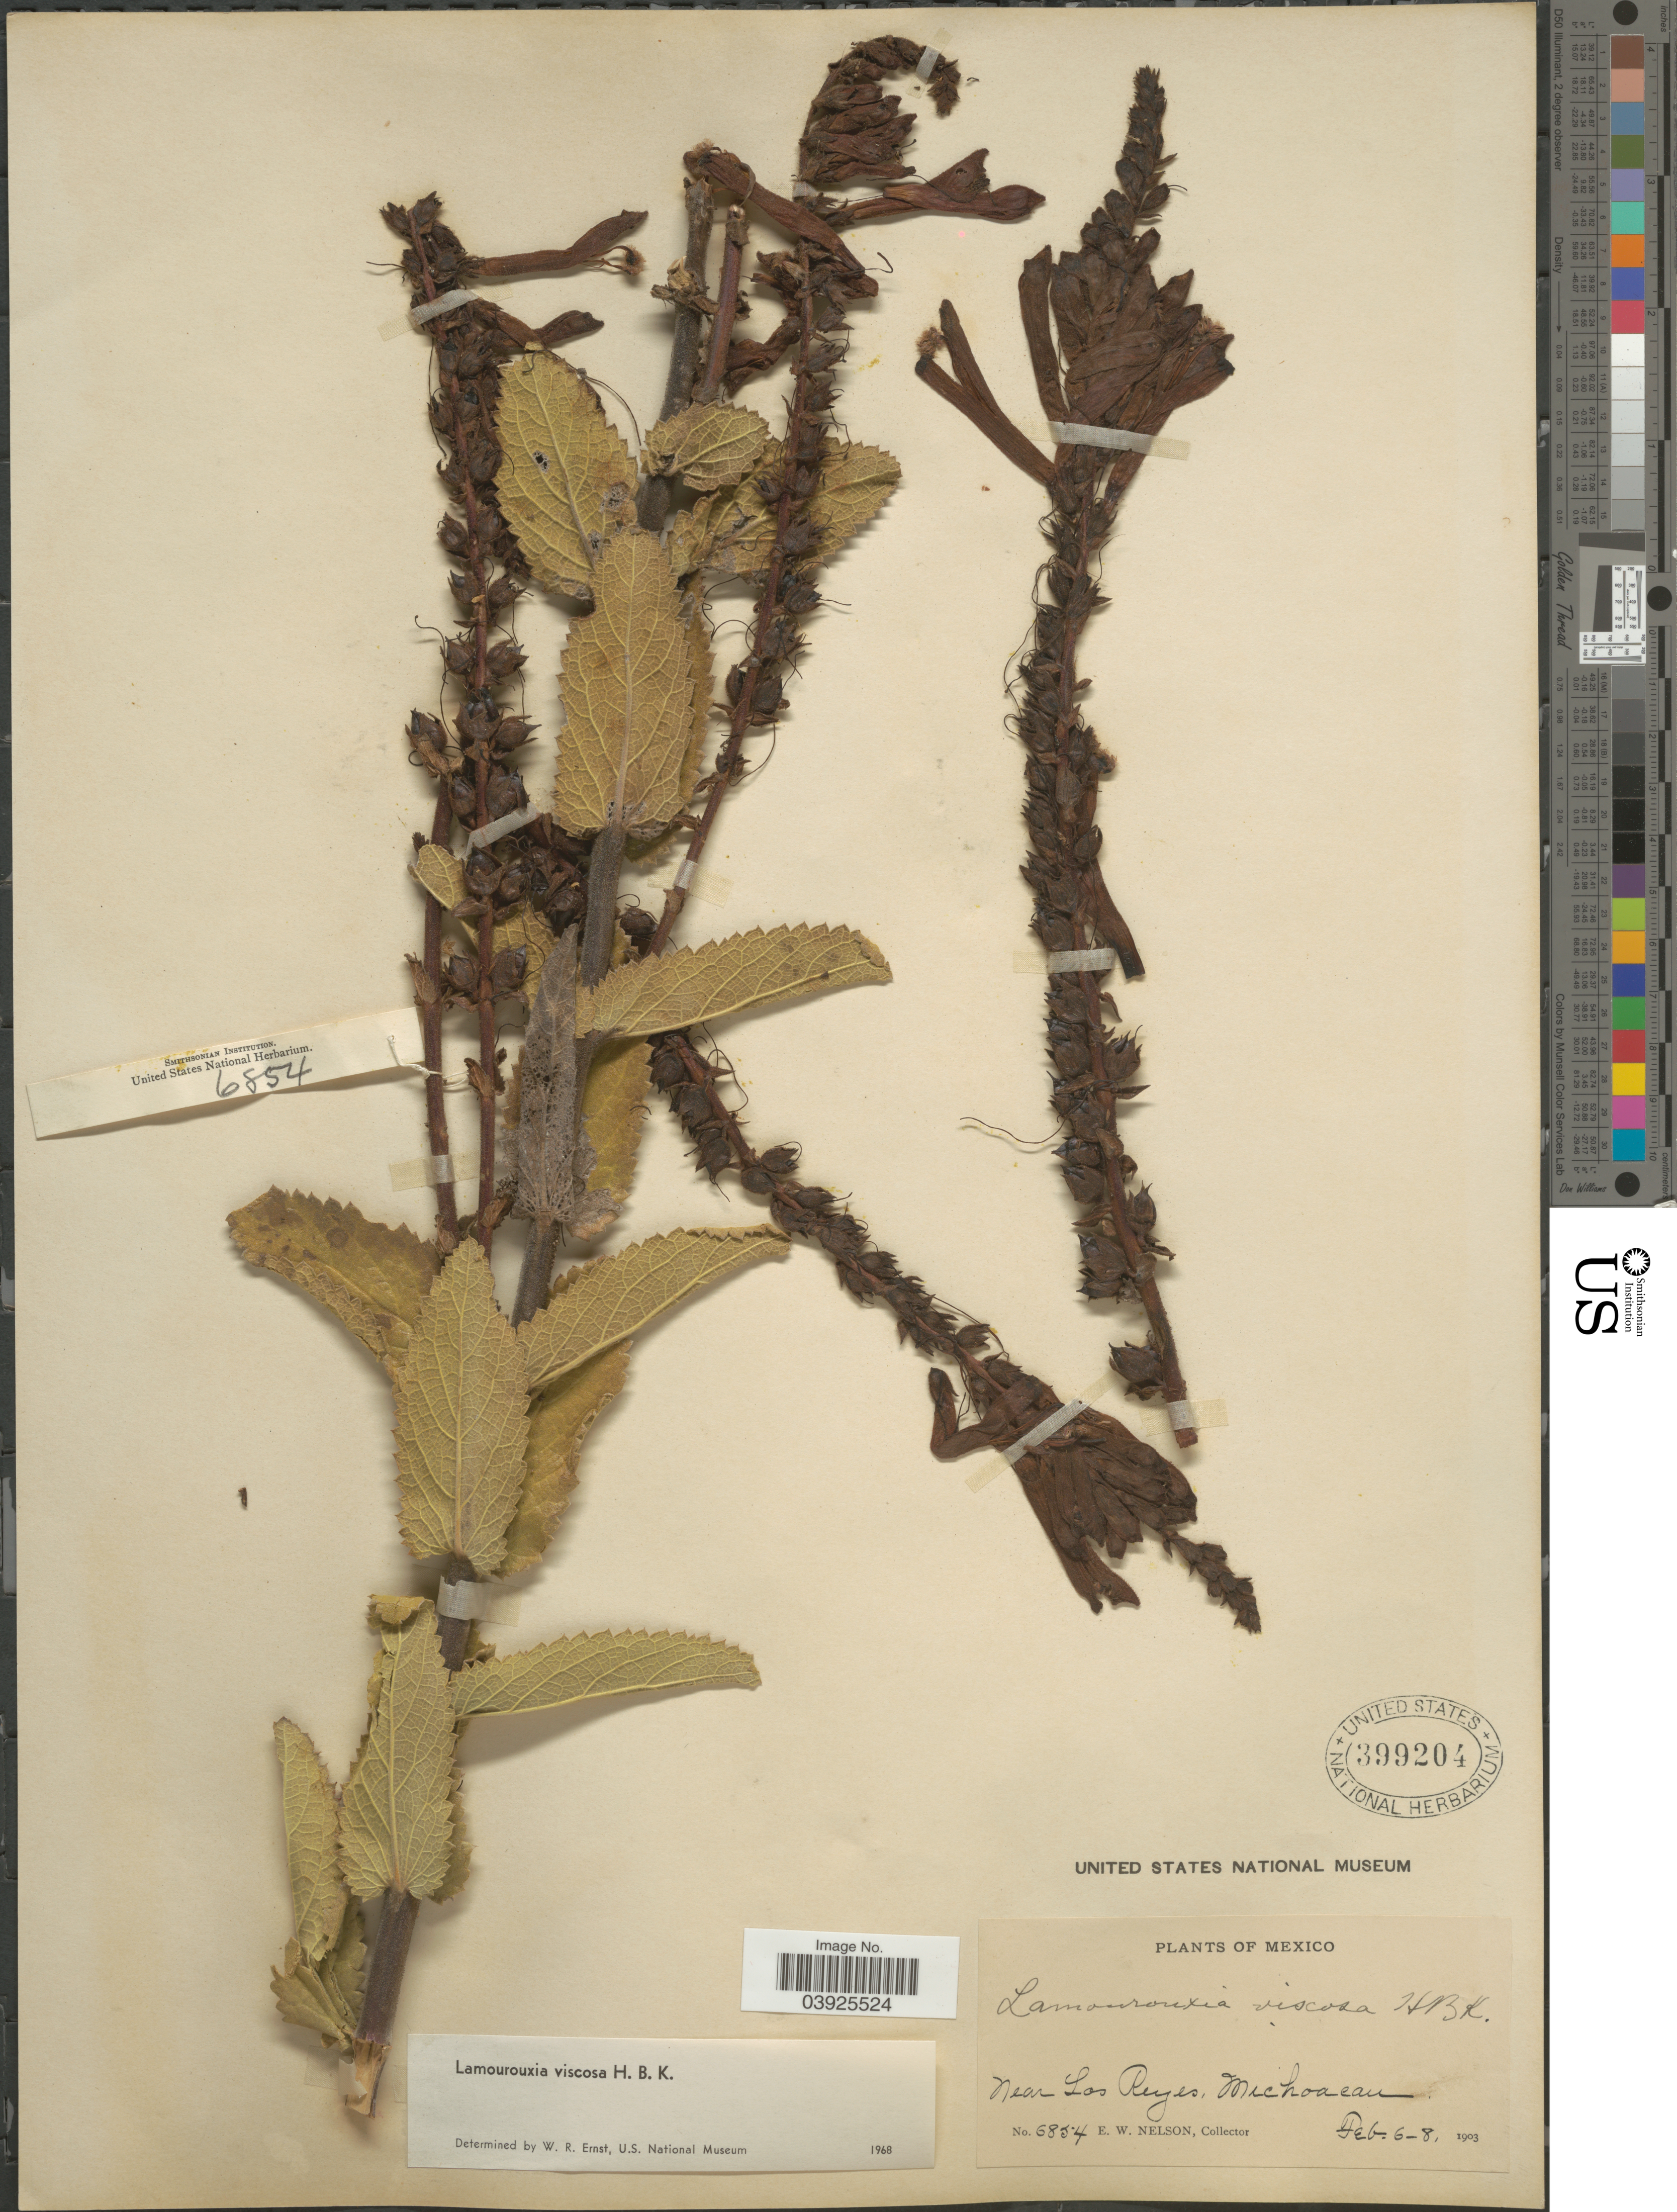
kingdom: Plantae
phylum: Tracheophyta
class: Magnoliopsida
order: Lamiales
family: Orobanchaceae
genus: Lamourouxia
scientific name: Lamourouxia viscosa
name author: Kunth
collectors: E. W. Nelson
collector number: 6854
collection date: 1903-02-06/1903-02-08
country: Mexico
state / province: Michoacán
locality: Near Los Reyes.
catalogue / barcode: US 399204